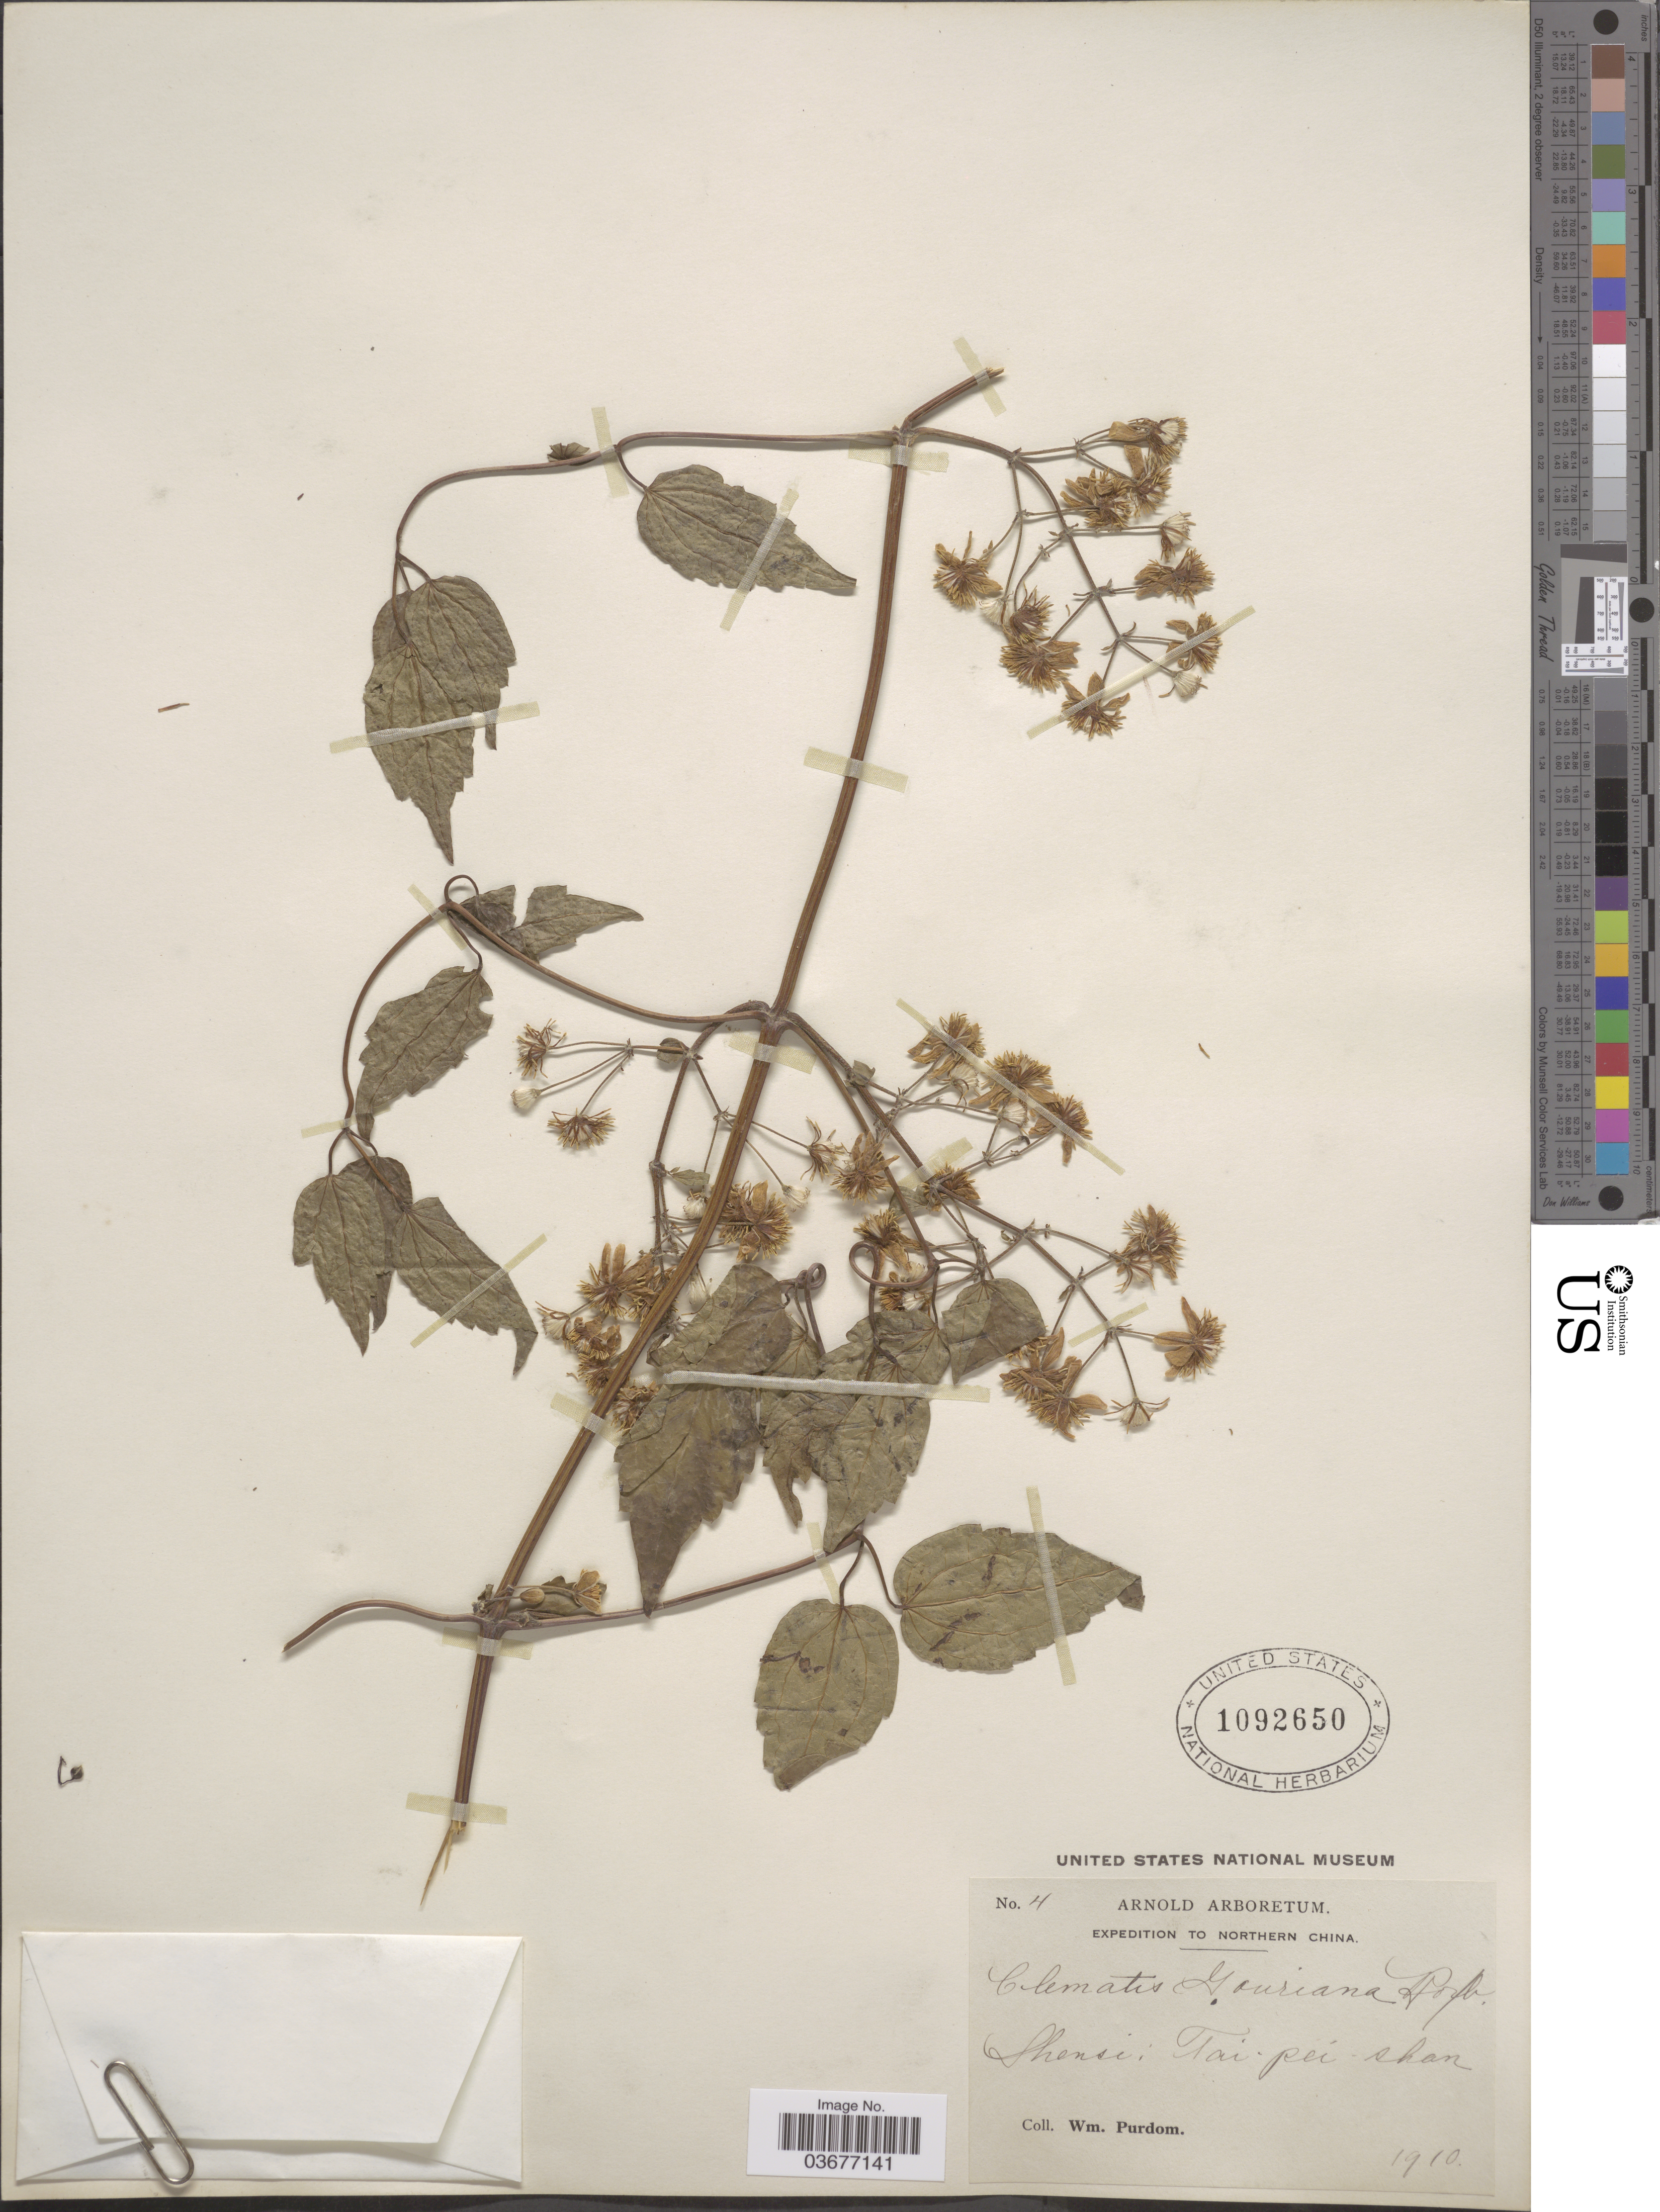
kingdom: Plantae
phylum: Tracheophyta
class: Magnoliopsida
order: Ranunculales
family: Ranunculaceae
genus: Clematis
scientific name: Clematis gouriana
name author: Roxb. ex DC.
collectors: W. Purdom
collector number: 4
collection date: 1910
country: China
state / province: Shaanxi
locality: Northern China. Shensi: Tai-pei-shan.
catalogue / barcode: US 1092650